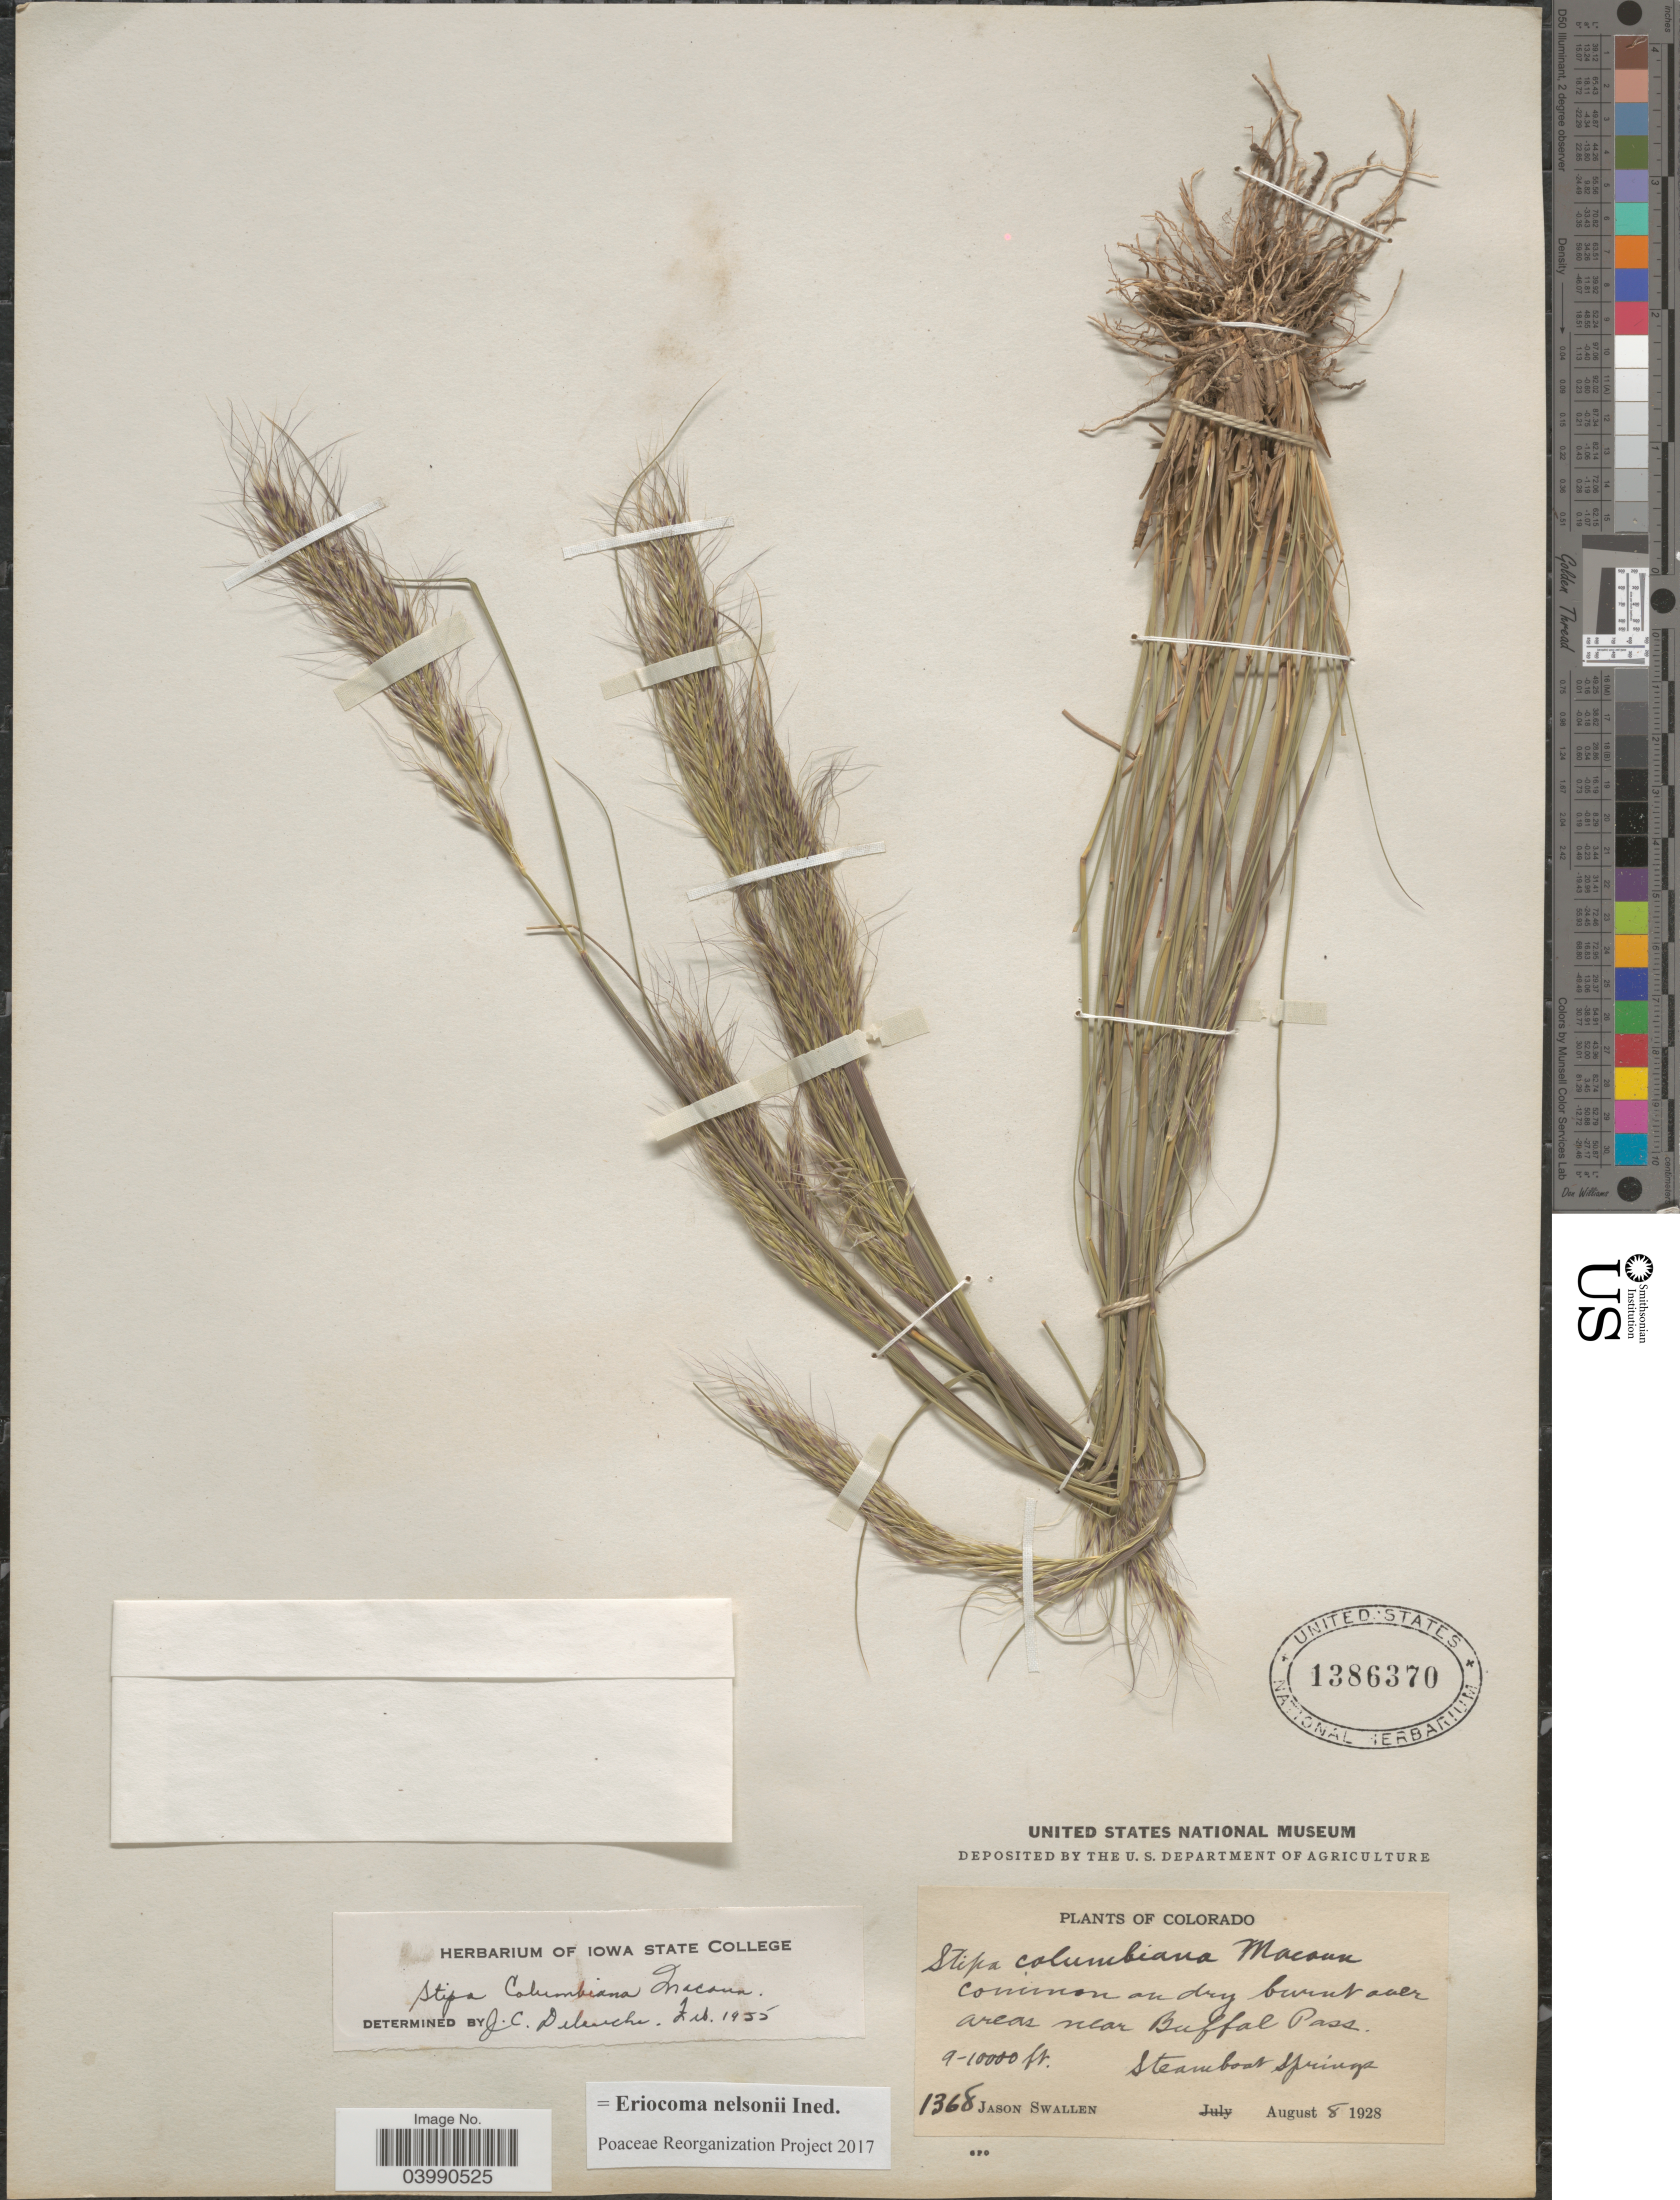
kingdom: Plantae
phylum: Tracheophyta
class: Liliopsida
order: Poales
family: Poaceae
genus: Eriocoma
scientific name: Eriocoma nelsonii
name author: (Scribn.) Romasch.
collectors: J. R. Swallen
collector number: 1368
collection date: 1928-08-08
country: United States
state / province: Colorado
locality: On dry burnt over areas near Buffal Pass. Steamboat Springs.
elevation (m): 2743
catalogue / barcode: US 1386370